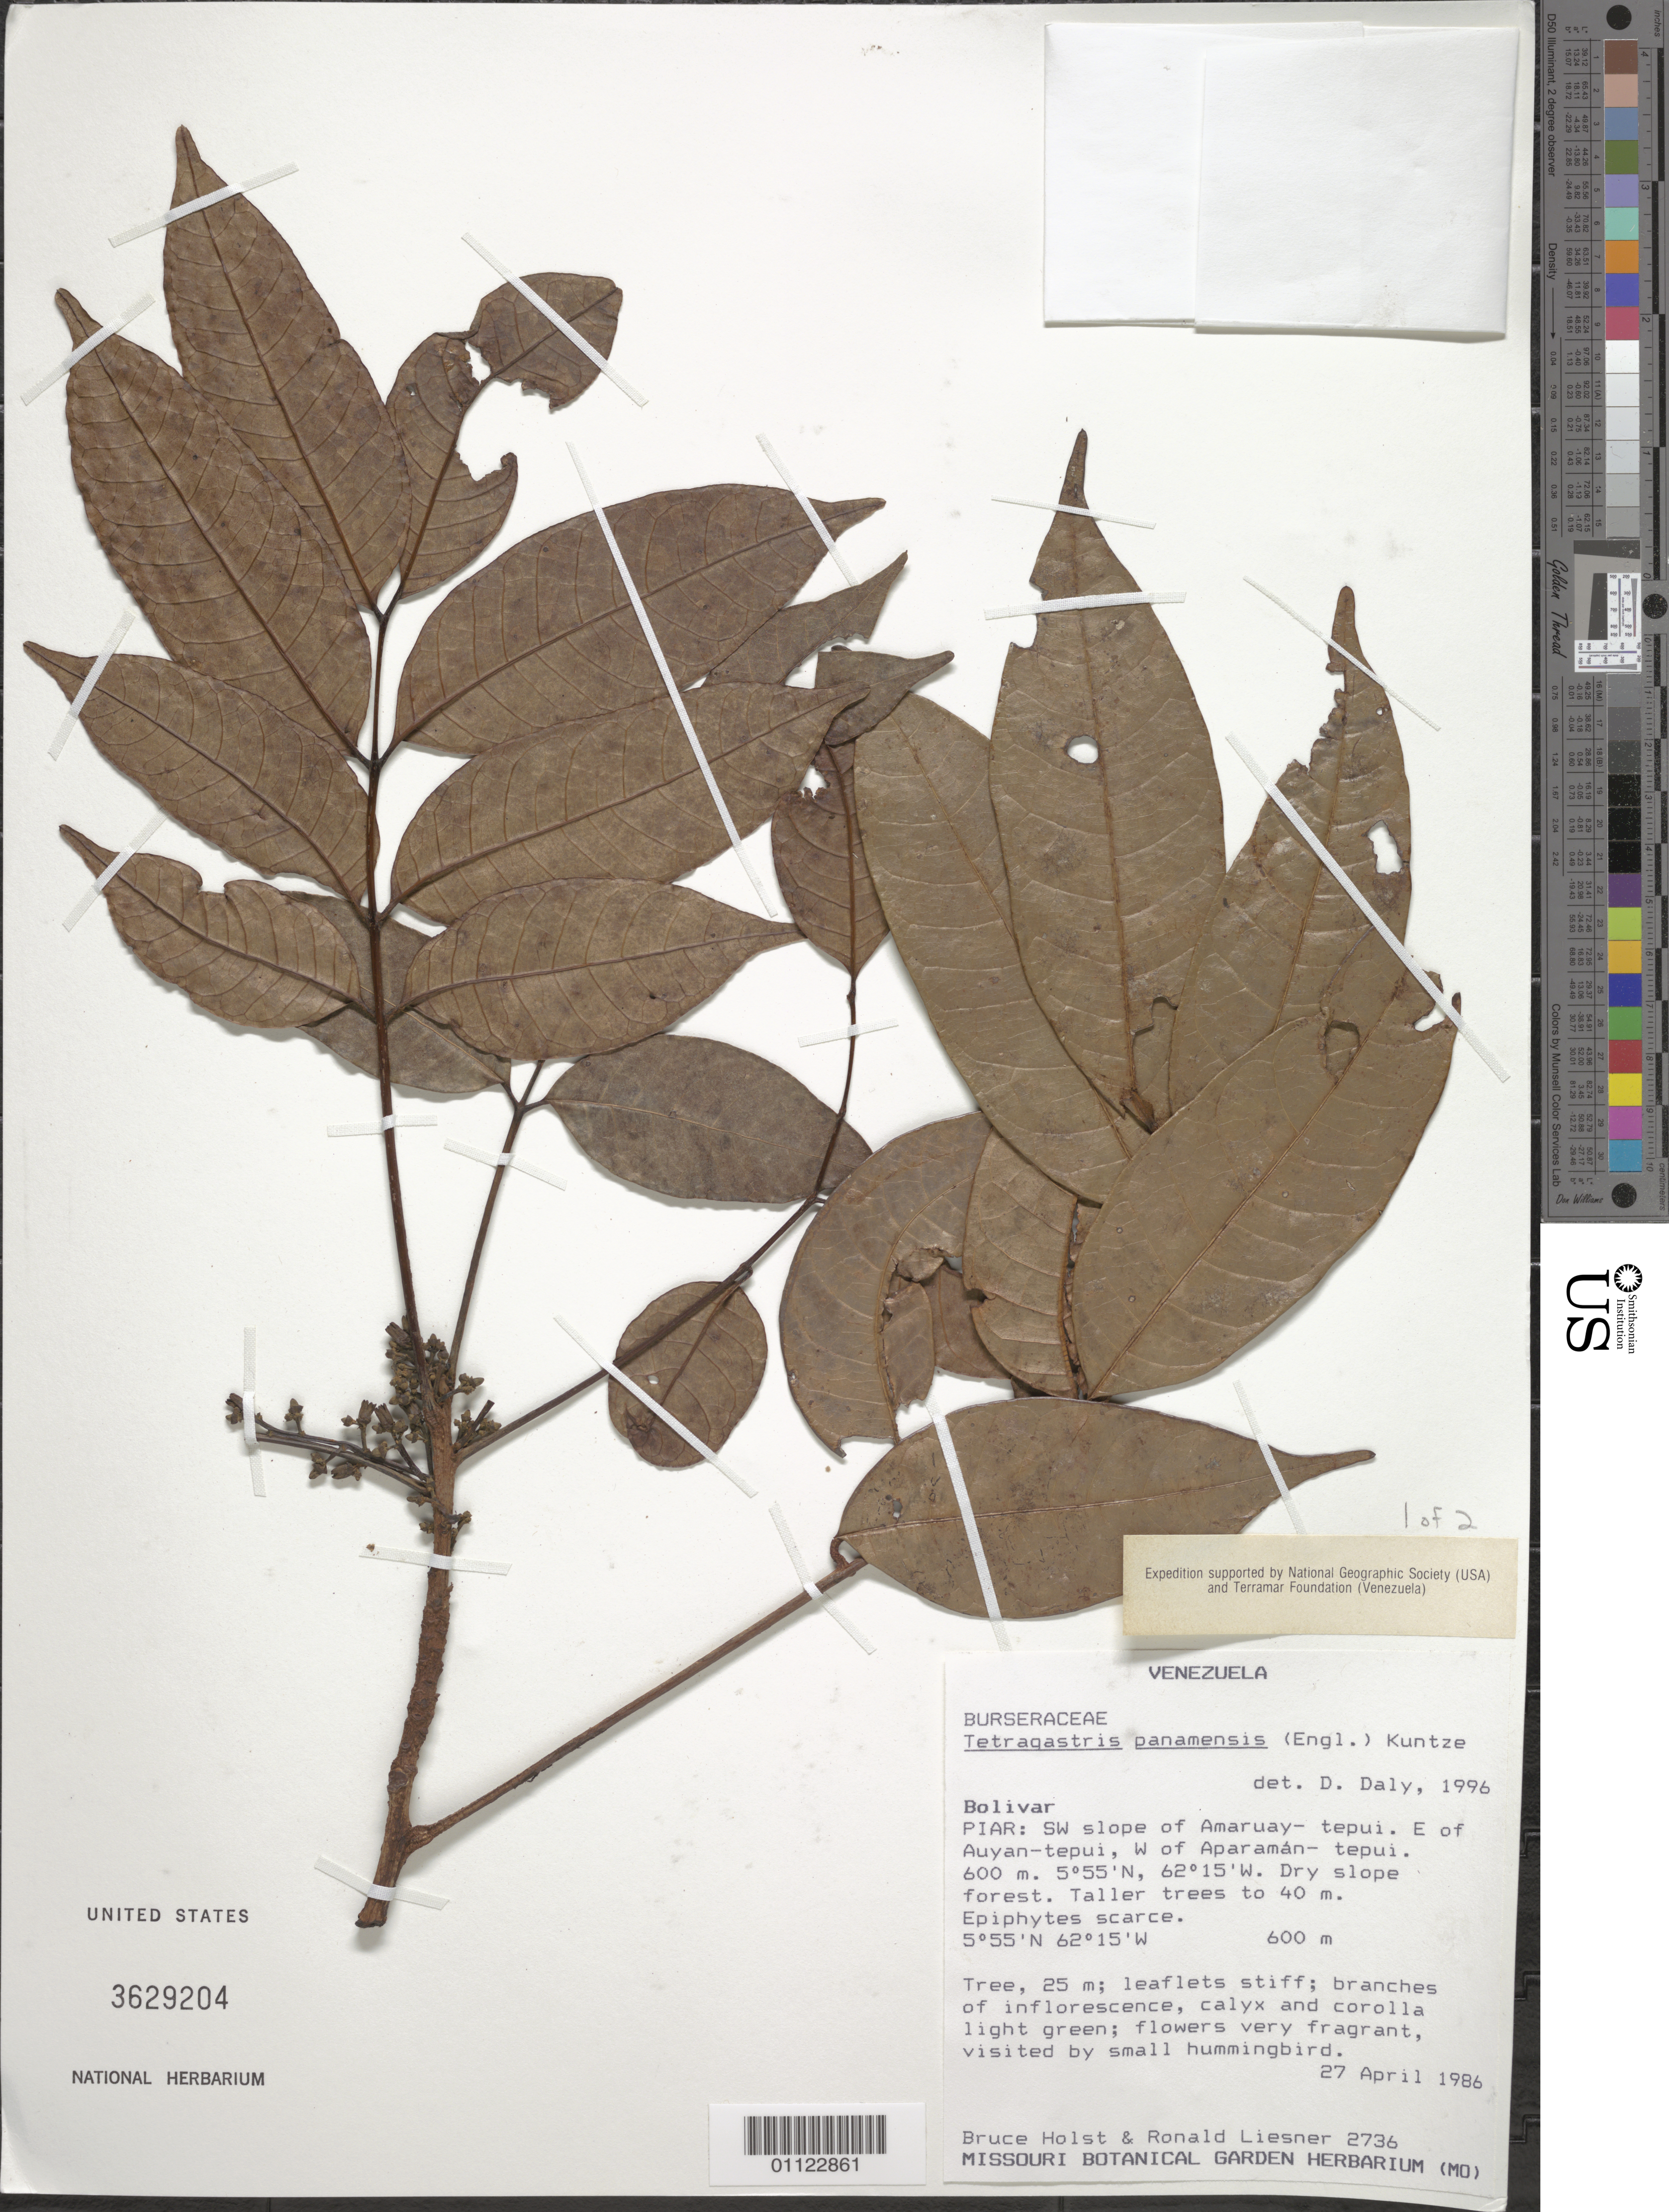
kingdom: Plantae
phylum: Tracheophyta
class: Magnoliopsida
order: Sapindales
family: Burseraceae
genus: Protium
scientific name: Protium stevensonii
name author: (Standl.) Daly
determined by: Daly, Douglas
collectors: B. Holst & R. L. Liesner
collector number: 2736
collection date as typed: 27-Apr-86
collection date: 1986-04-27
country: Venezuela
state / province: Bolívar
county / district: Piar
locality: Amaruay-tepuí, SW slope, E of Auyan-tepuí, W of Aparamán-tepuí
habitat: Dry slope forest. Taller trees to 40m. Epiphytes scarce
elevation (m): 600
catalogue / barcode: US 3629204